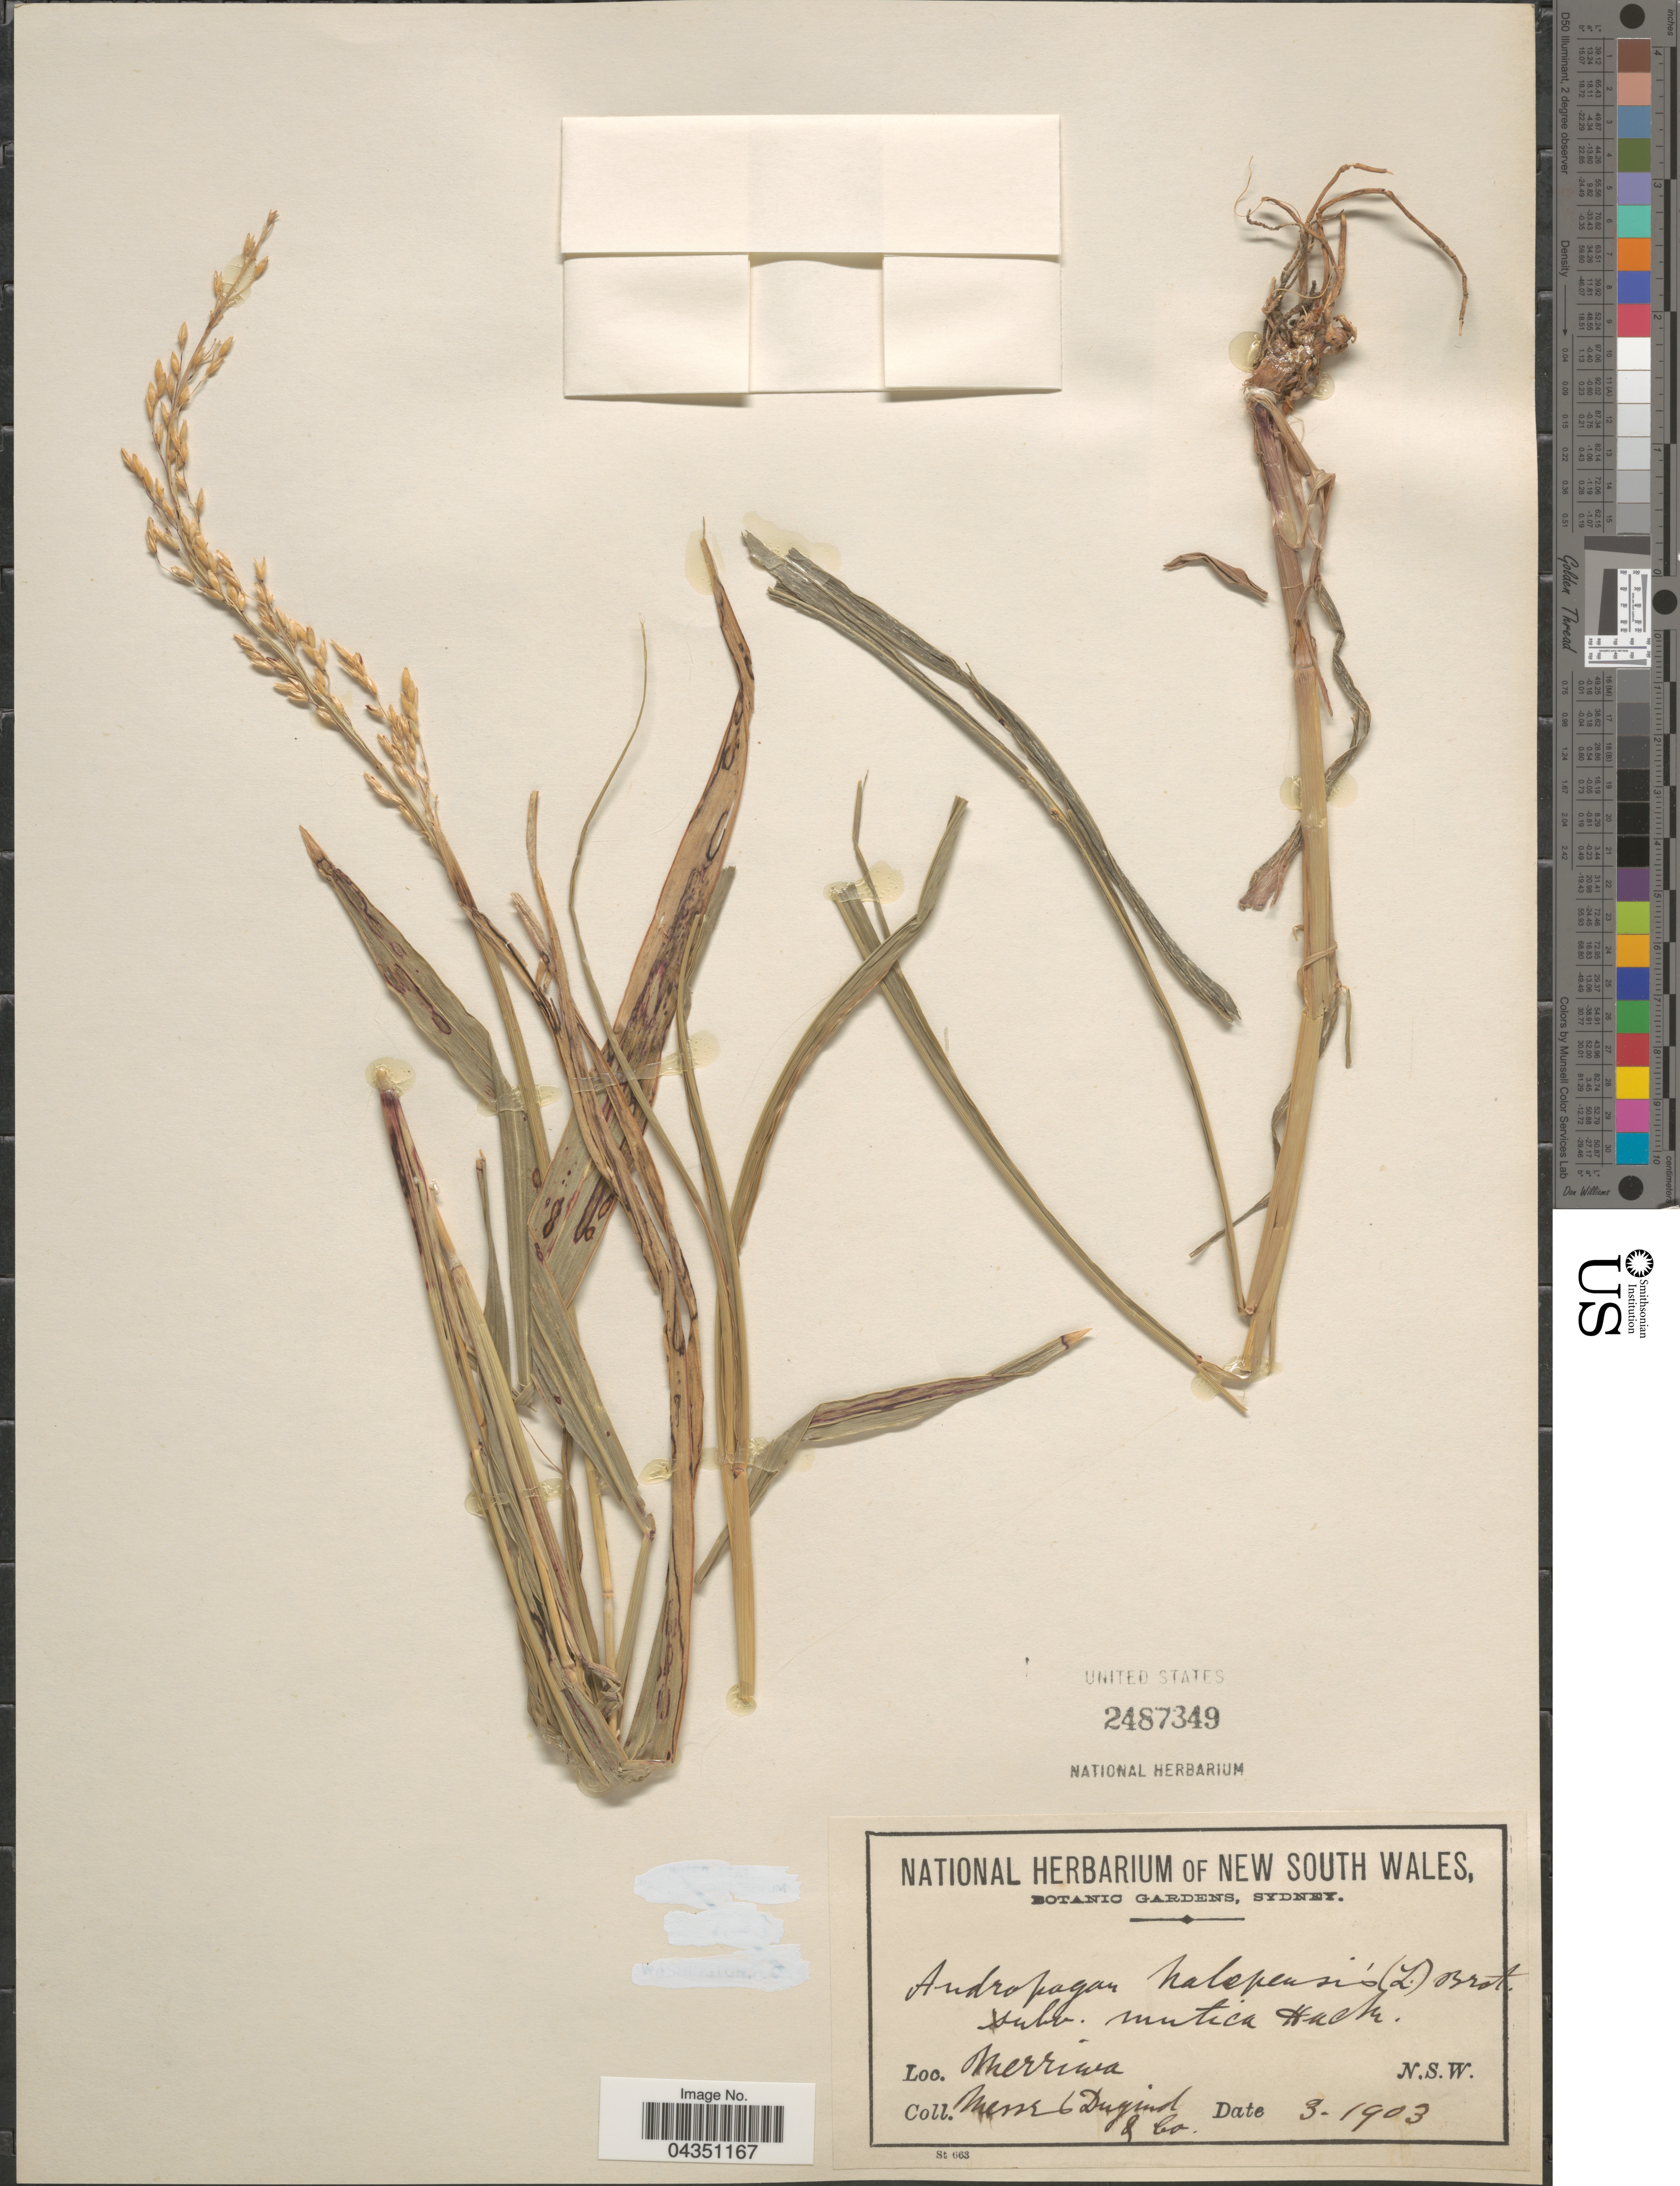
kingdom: Plantae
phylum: Tracheophyta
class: Liliopsida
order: Poales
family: Poaceae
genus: Dichanthium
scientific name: Dichanthium sp.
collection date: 1903-03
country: Australia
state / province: New South Wales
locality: Merriwa. N.S.W.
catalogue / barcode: US 2487349